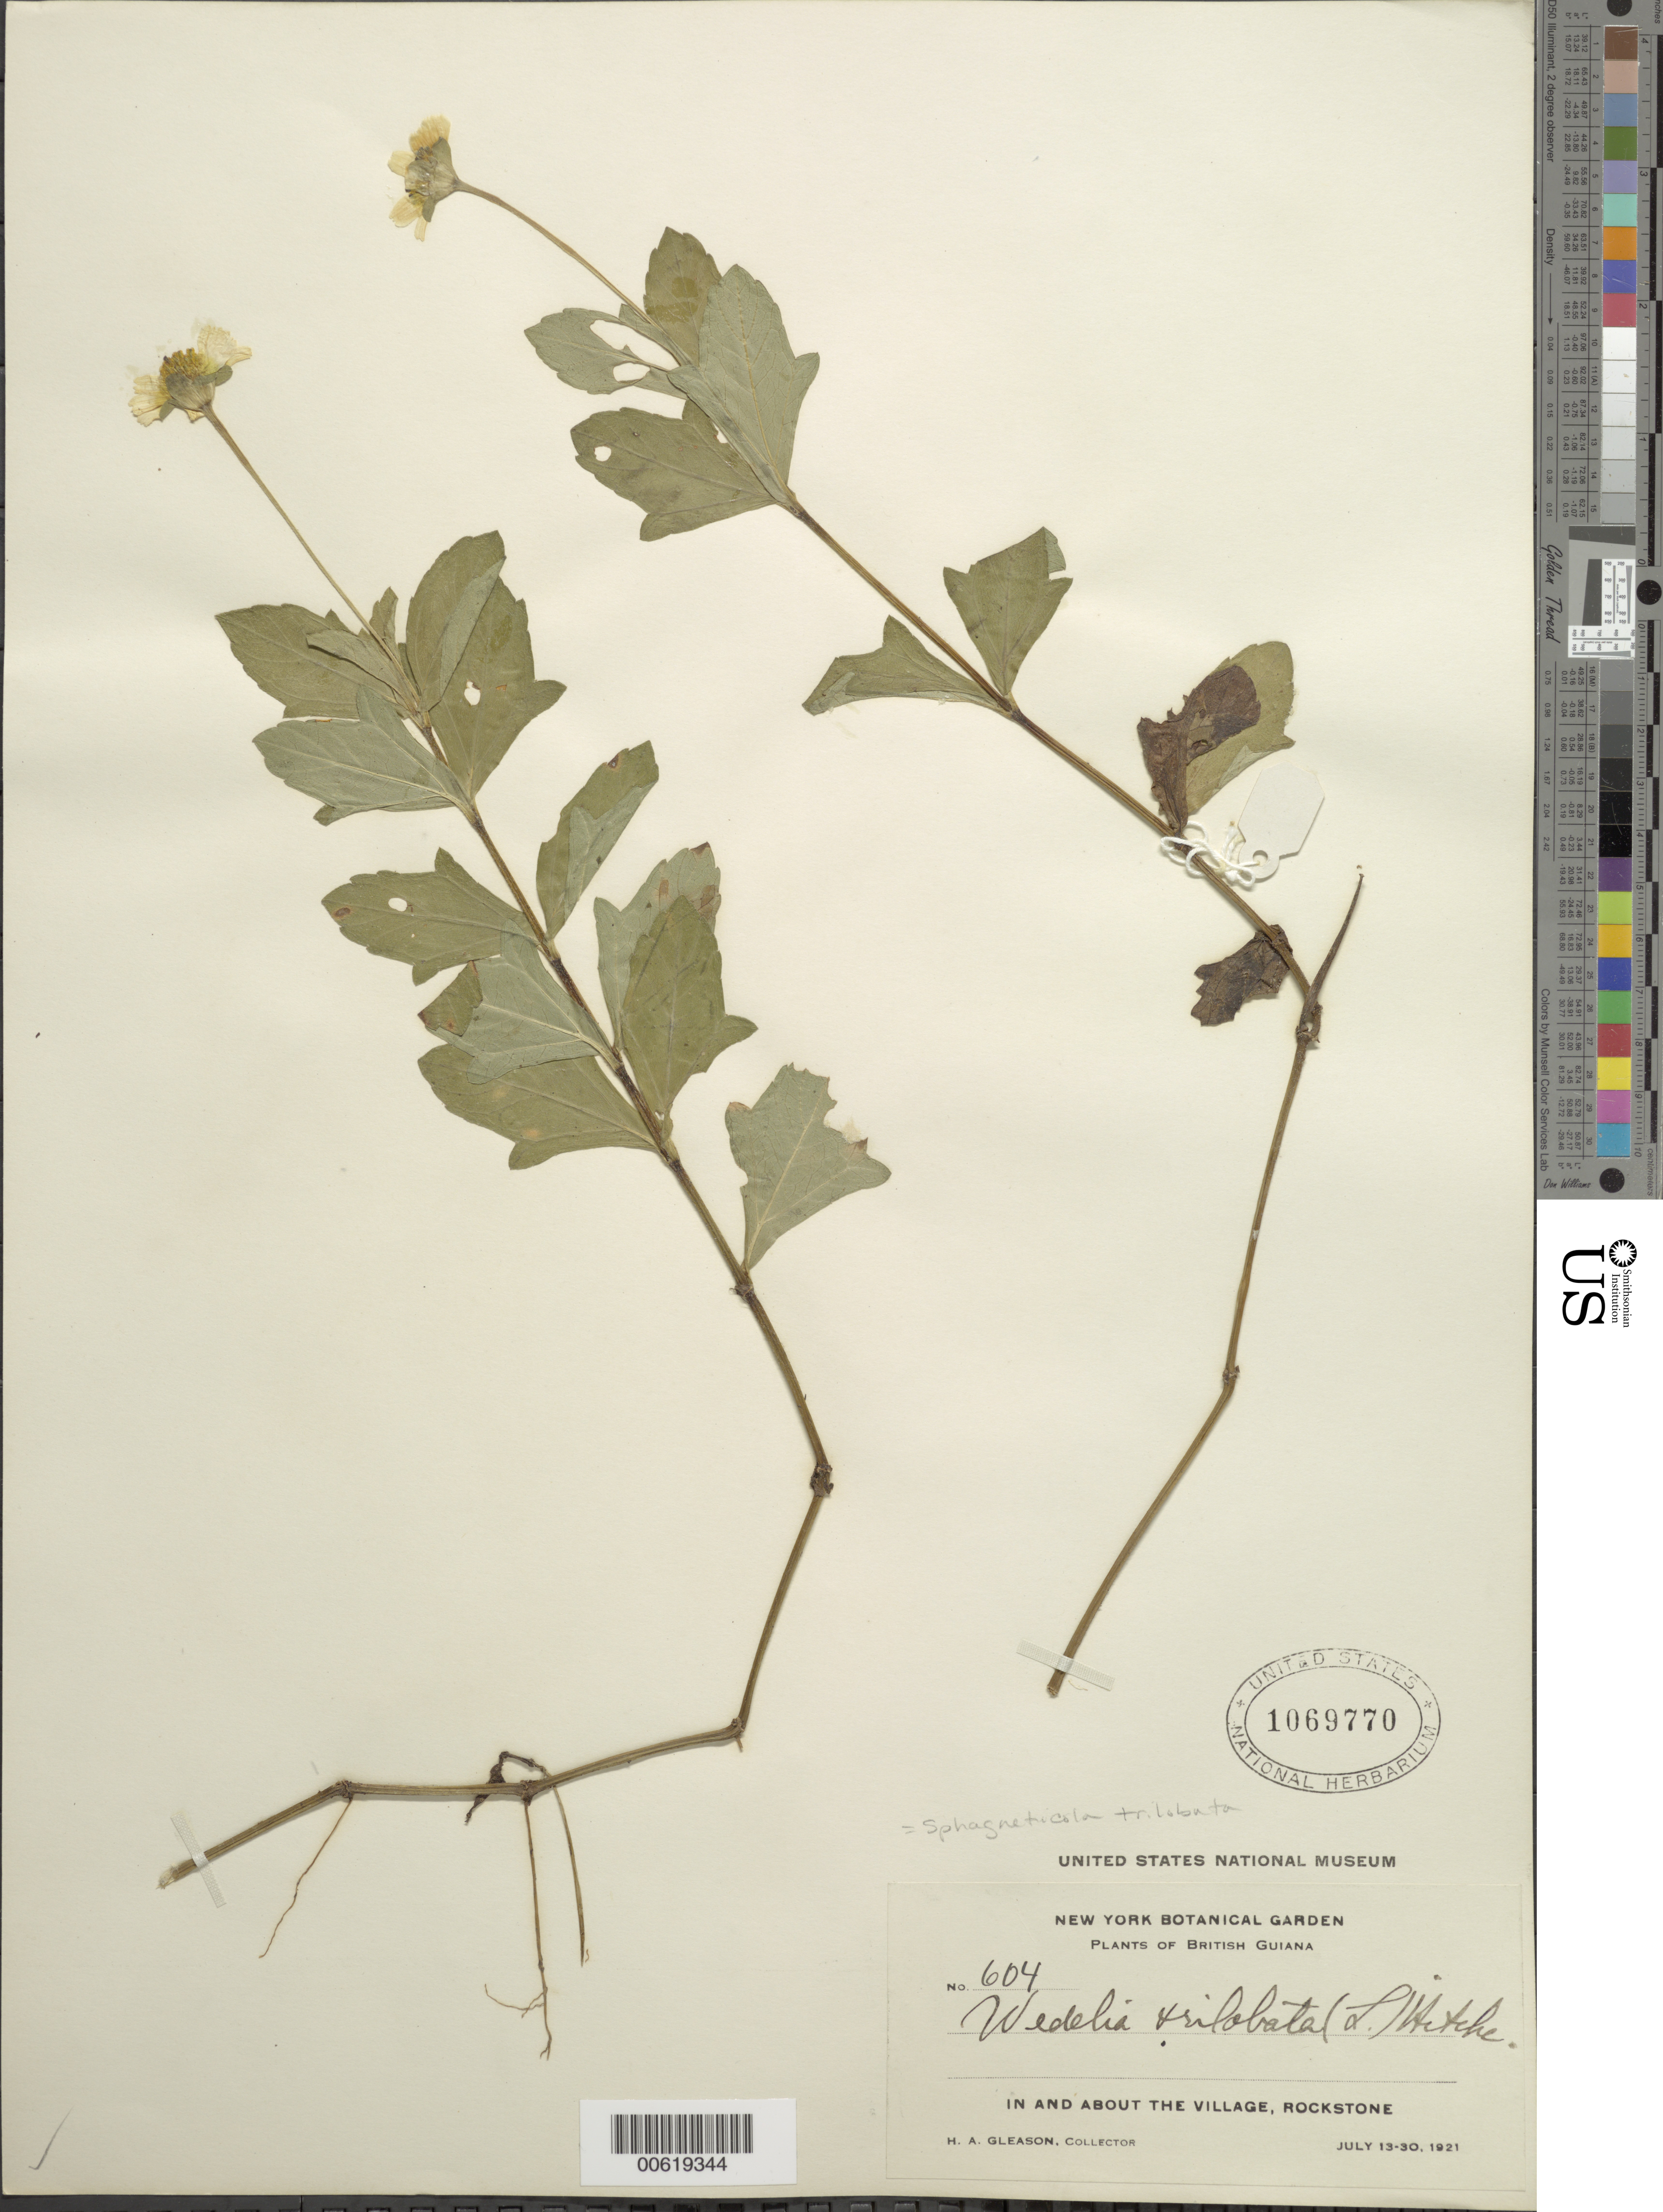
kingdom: Plantae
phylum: Tracheophyta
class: Magnoliopsida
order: Asterales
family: Asteraceae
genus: Sphagneticola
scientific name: Sphagneticola trilobata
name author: (L.) Pruski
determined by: Pruski, J. F.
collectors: H. A. Gleason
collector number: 604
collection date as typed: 13-Jul-21 to 30-Jul-21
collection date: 1921-07-13/1921-07-30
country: Guyana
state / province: U. Demerara-Berbice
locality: Rockstone, in and about the village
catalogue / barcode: US 1069770